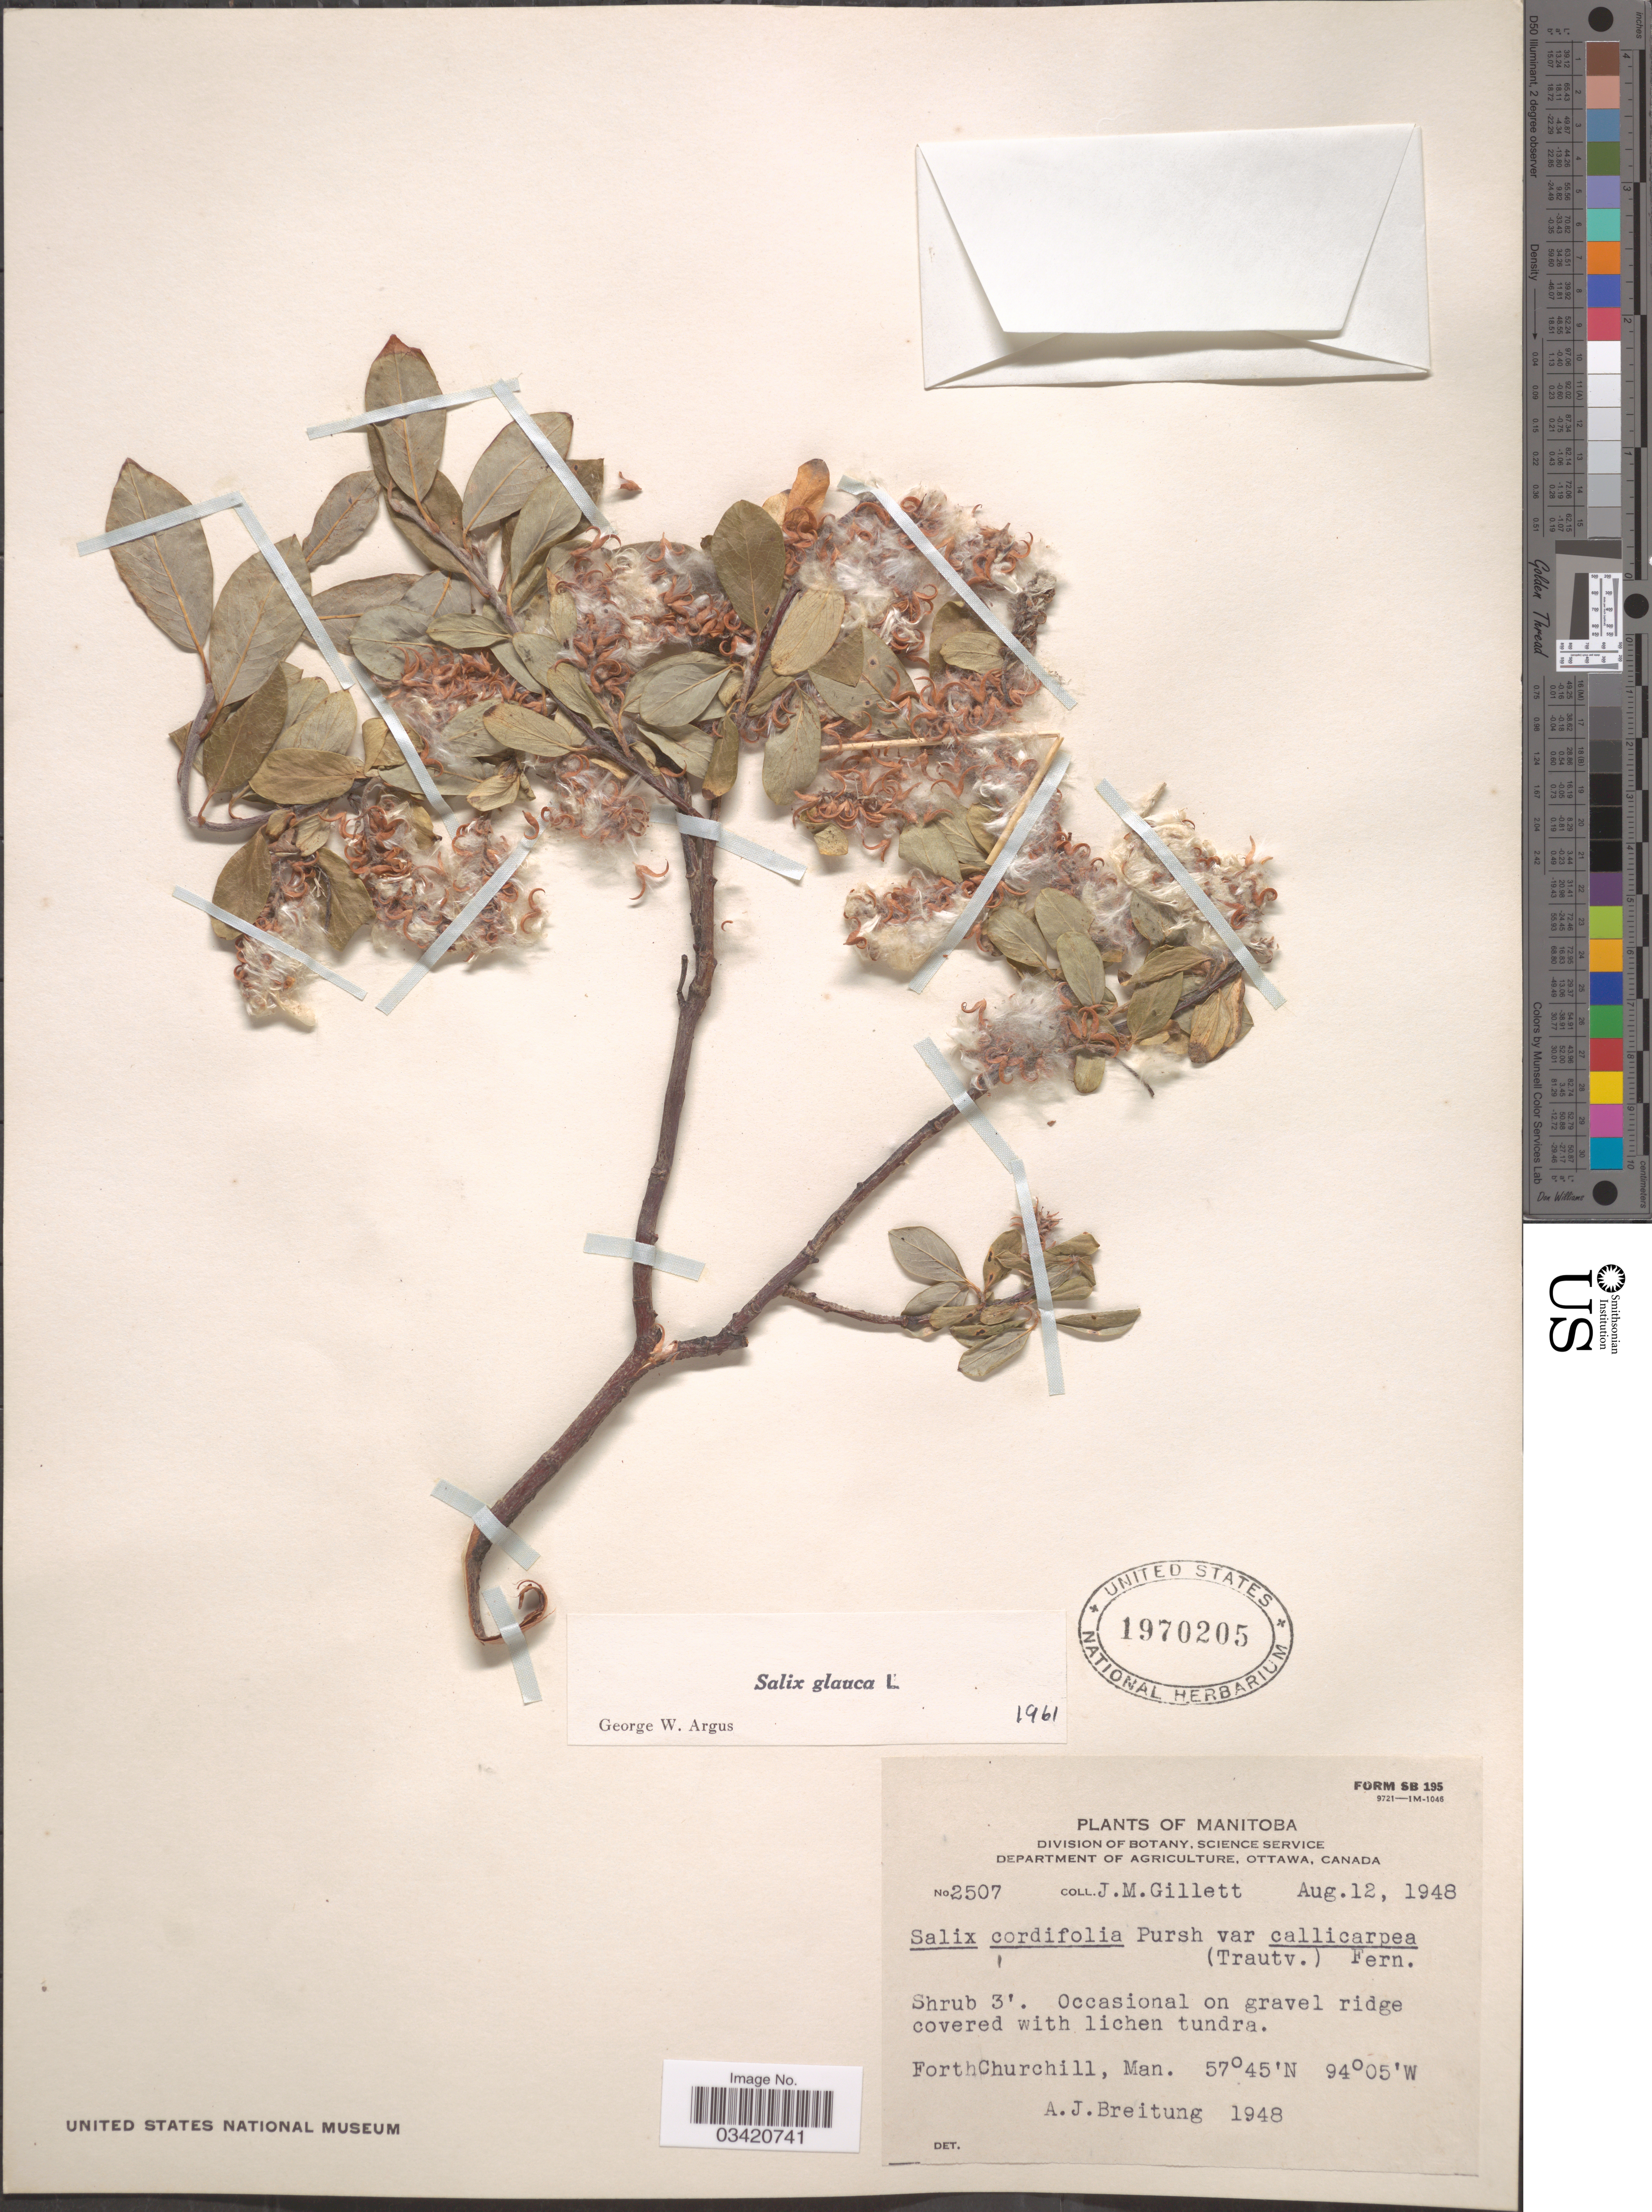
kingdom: Plantae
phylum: Tracheophyta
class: Magnoliopsida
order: Malpighiales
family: Salicaceae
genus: Salix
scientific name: Salix glauca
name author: L.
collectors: J. M. Gillett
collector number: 2507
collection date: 1948-08-12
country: Canada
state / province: Manitoba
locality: Fort Churchill.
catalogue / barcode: US 1970205